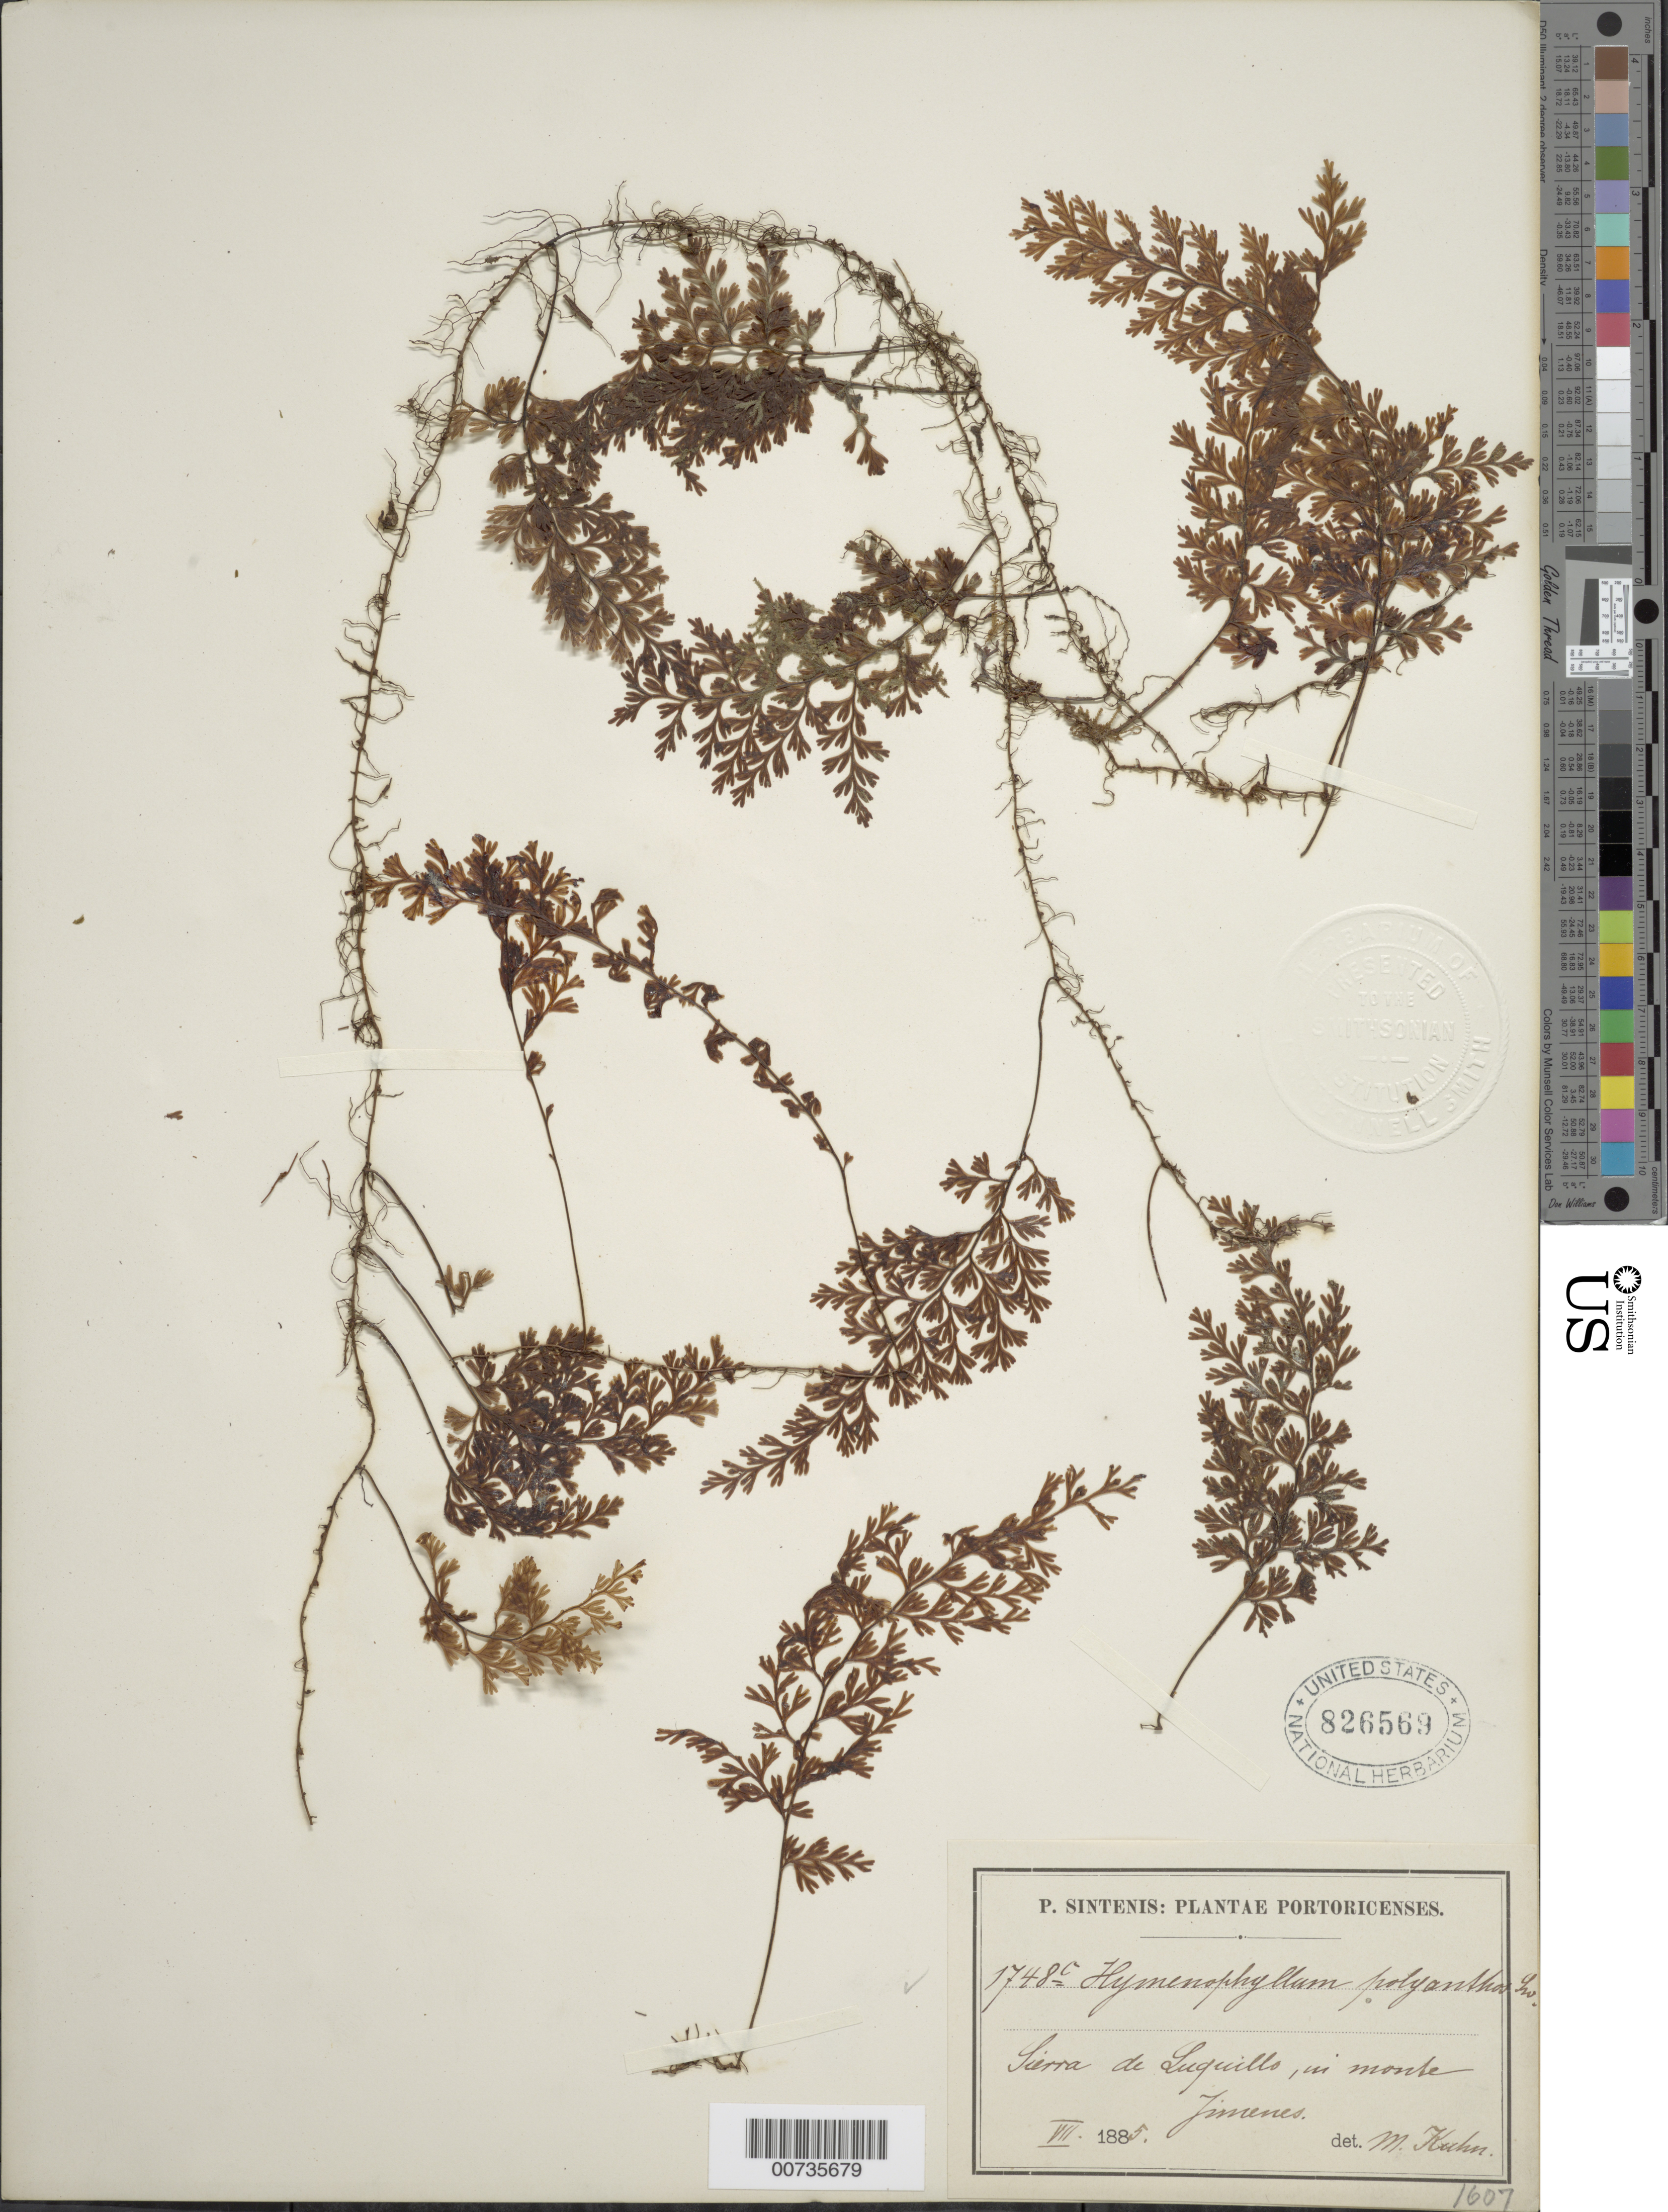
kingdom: Plantae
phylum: Tracheophyta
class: Polypodiopsida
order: Hymenophyllales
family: Hymenophyllaceae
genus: Hymenophyllum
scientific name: Hymenophyllum polyanthos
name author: (Sw.) Sw.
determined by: Kuhn, D. M.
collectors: P. Sintenis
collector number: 1748c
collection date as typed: Jul 1885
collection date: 1885-07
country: Puerto Rico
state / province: Luquillo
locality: Sierra de Luquillo, in monte Jimenes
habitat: In monte Jimenes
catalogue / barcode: US 826569